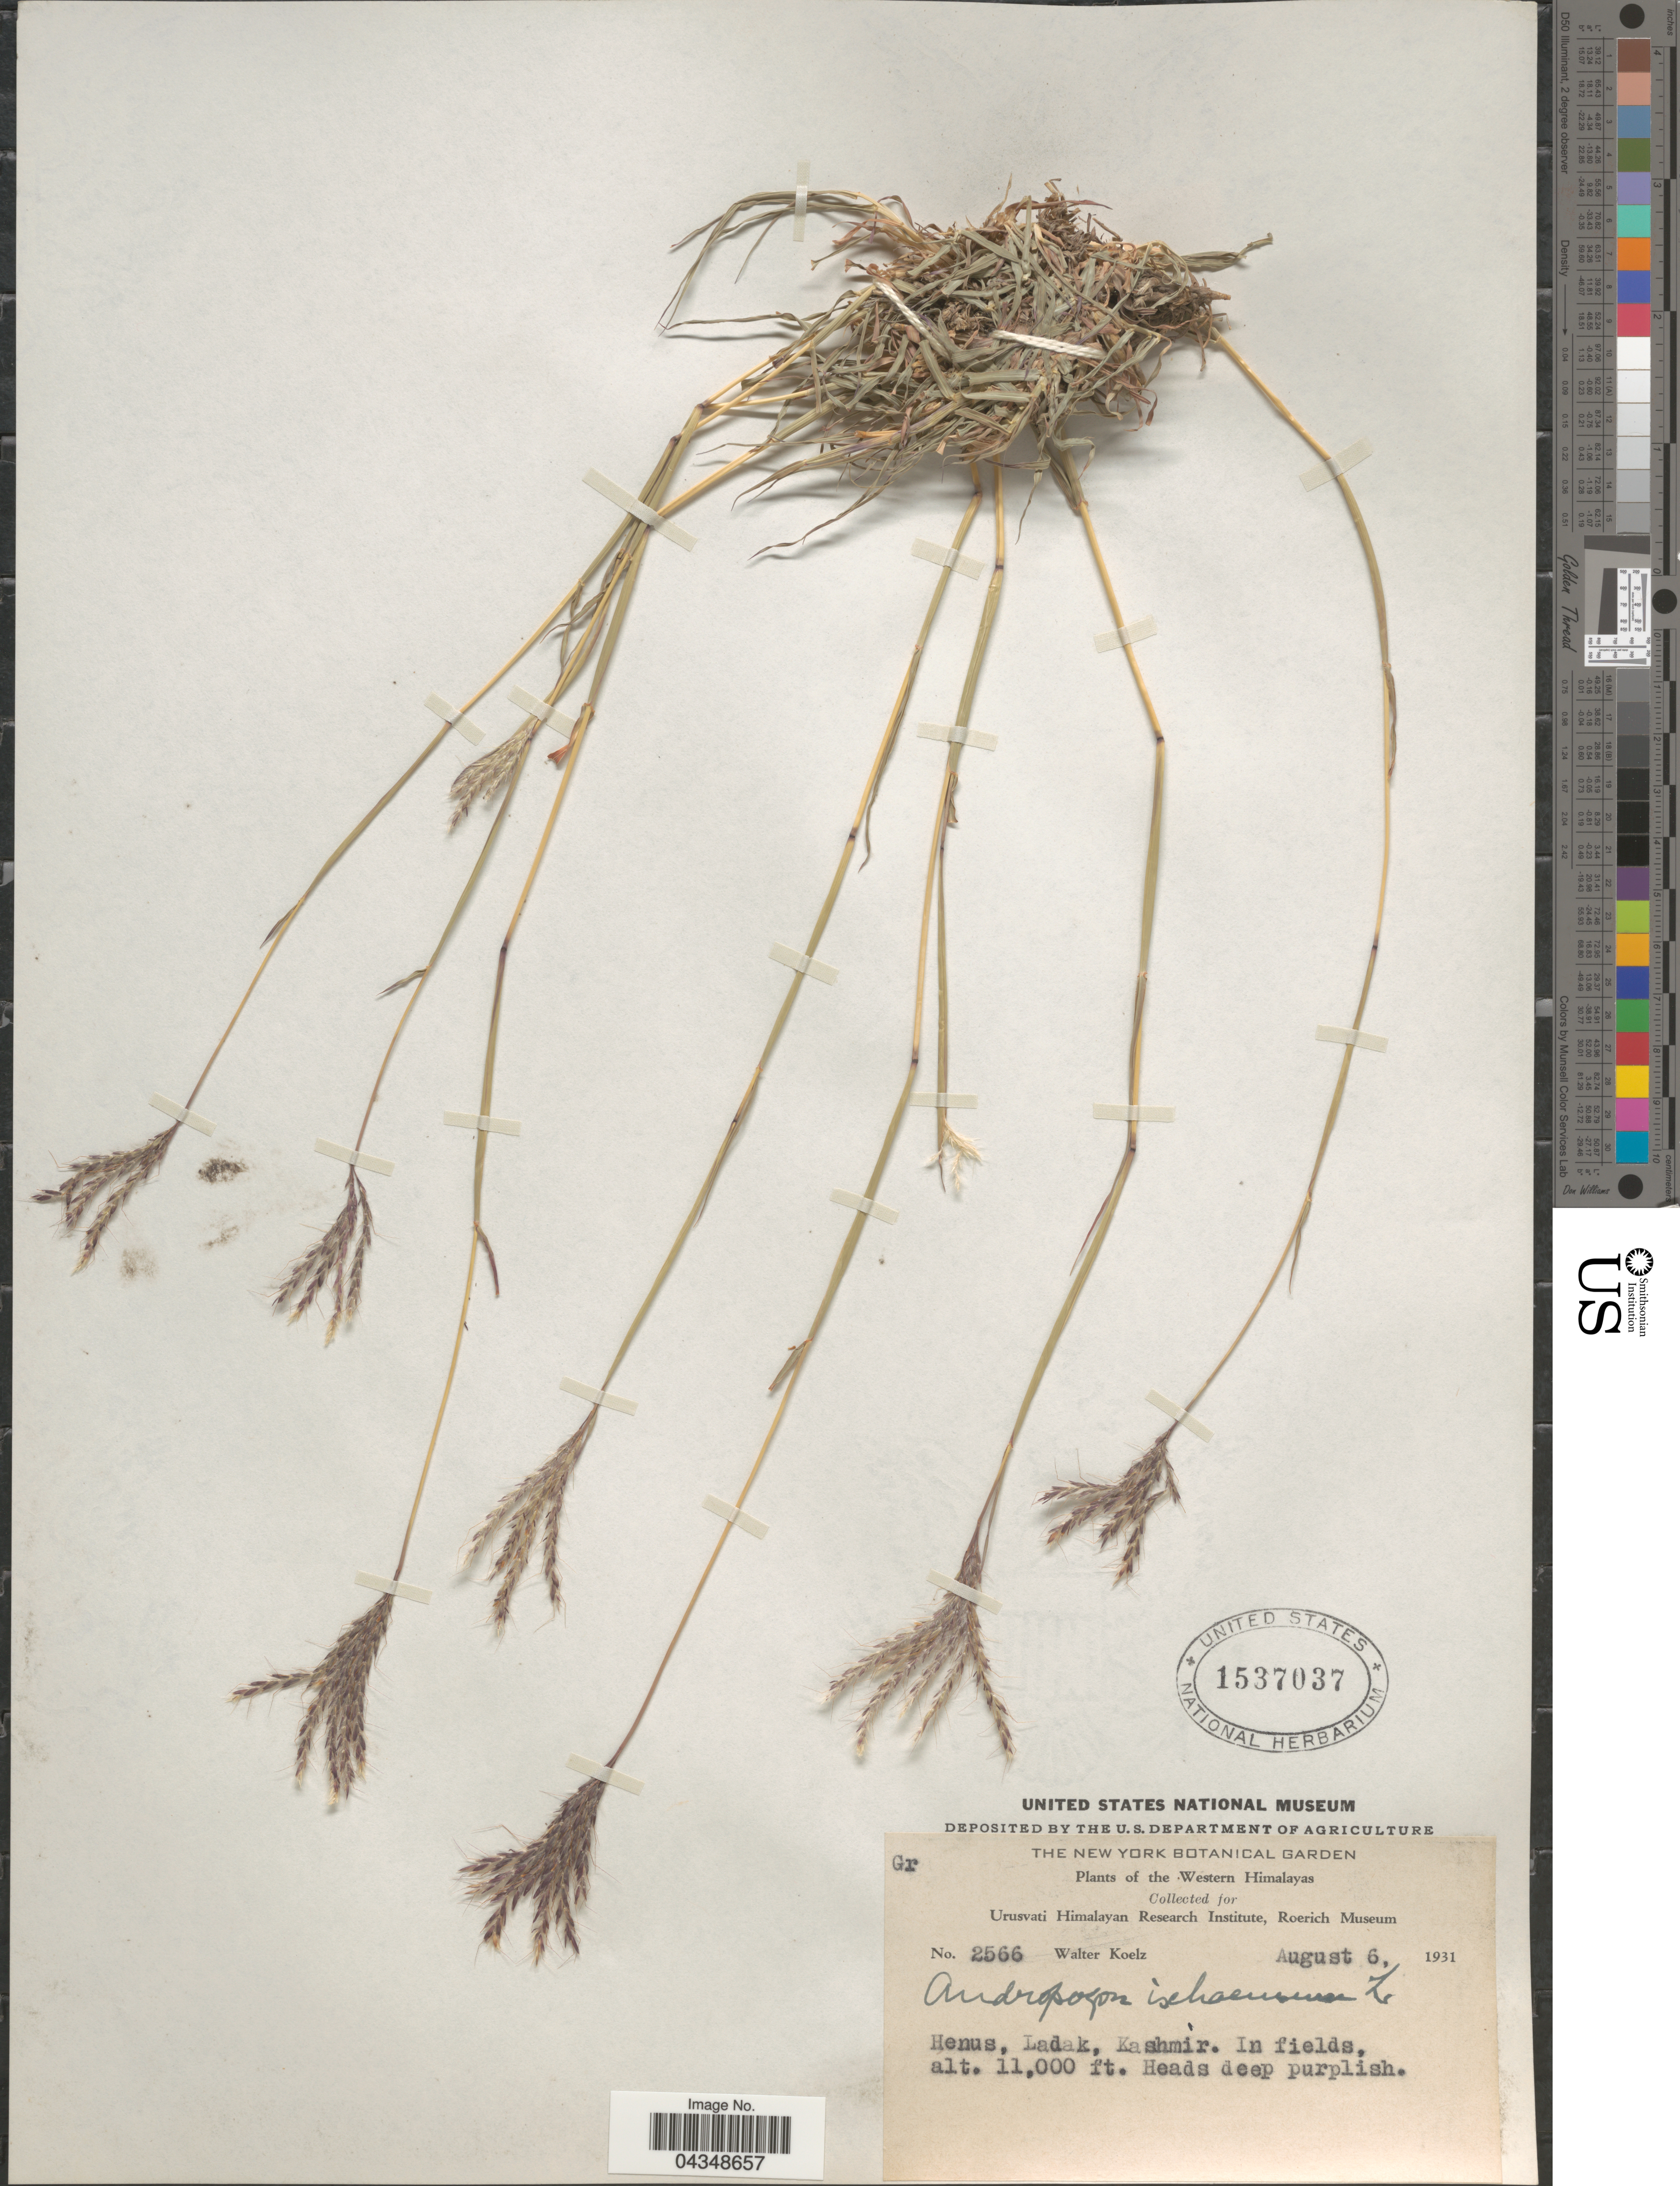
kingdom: Plantae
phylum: Tracheophyta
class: Liliopsida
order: Poales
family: Poaceae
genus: Bothriochloa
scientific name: Bothriochloa ischaemum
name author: (L.) Keng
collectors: W. N. Koelz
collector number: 2566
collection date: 1931-08-06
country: India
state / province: Ladakh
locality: Western Himalayas. Henus, Ladak, Kashmir.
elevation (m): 3353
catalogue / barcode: US 1537037